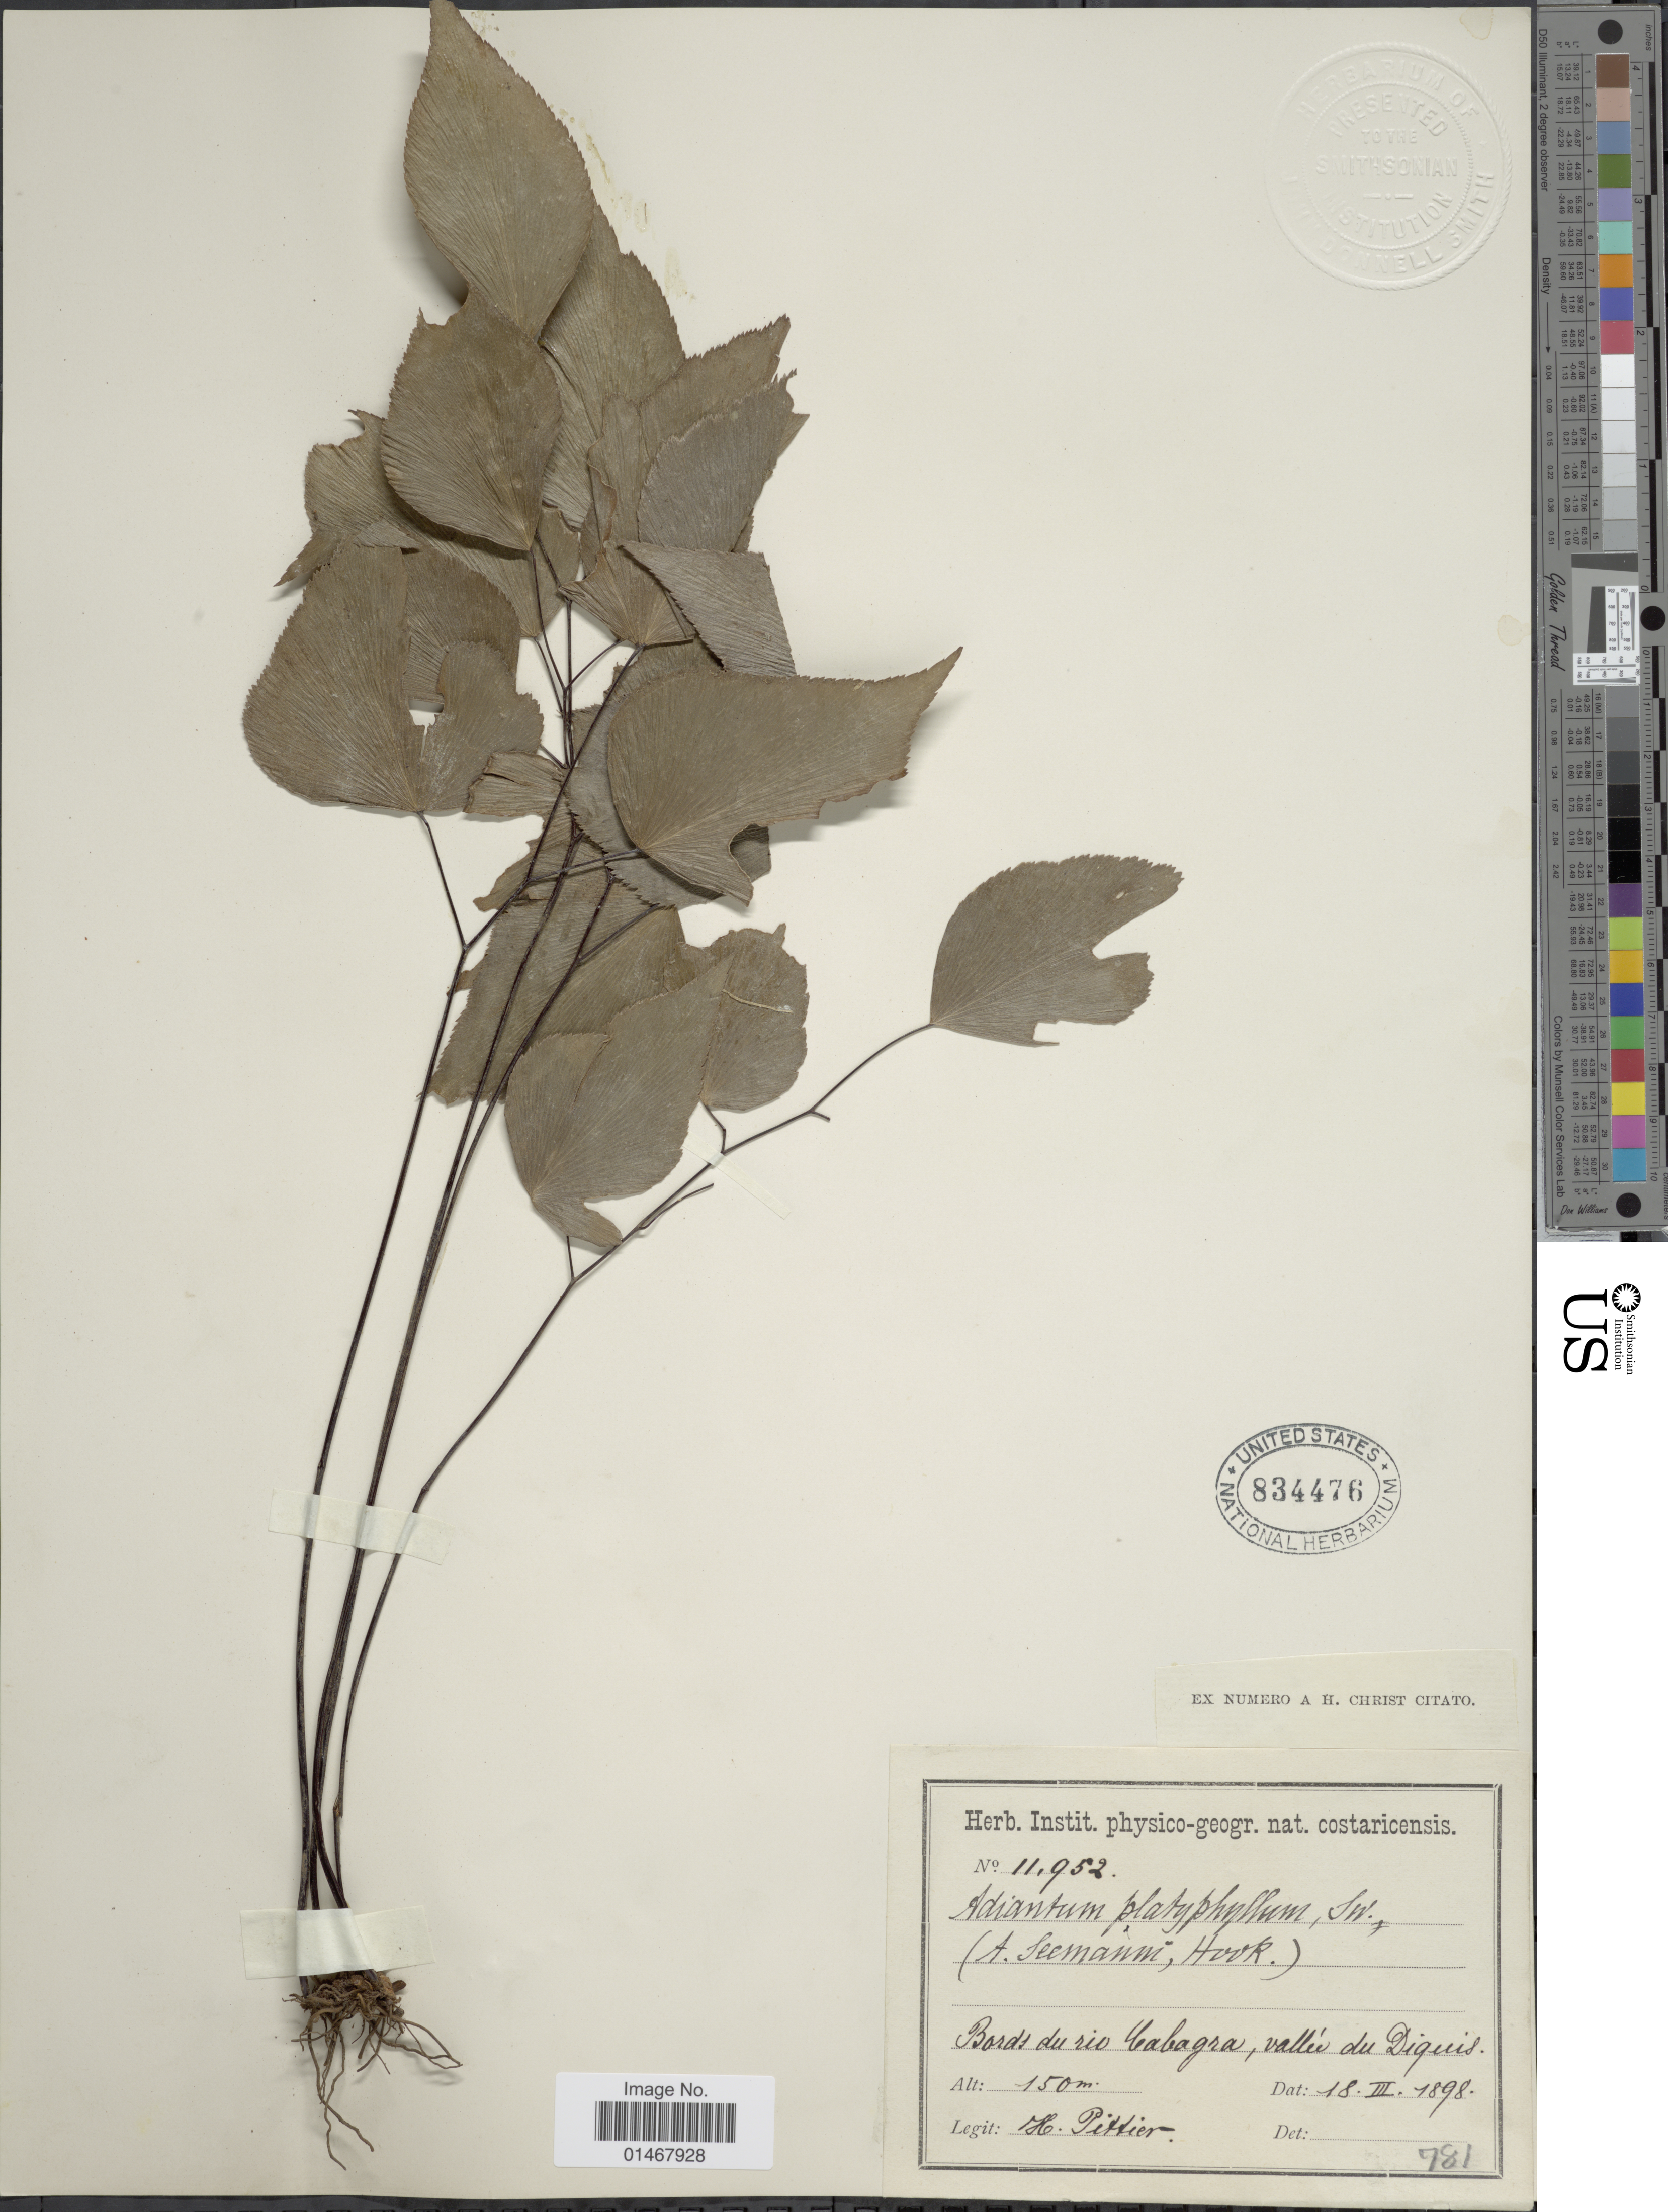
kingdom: Plantae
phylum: Tracheophyta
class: Polypodiopsida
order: Polypodiales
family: Pteridaceae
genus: Adiantum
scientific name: Adiantum seemannii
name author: Hook.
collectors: H. F. Pittier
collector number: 11952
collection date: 1898-03-18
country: Costa Rica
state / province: Puntarenas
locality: Bords du rio Cabagra, vallée du Diquis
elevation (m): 150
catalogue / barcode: US 834476